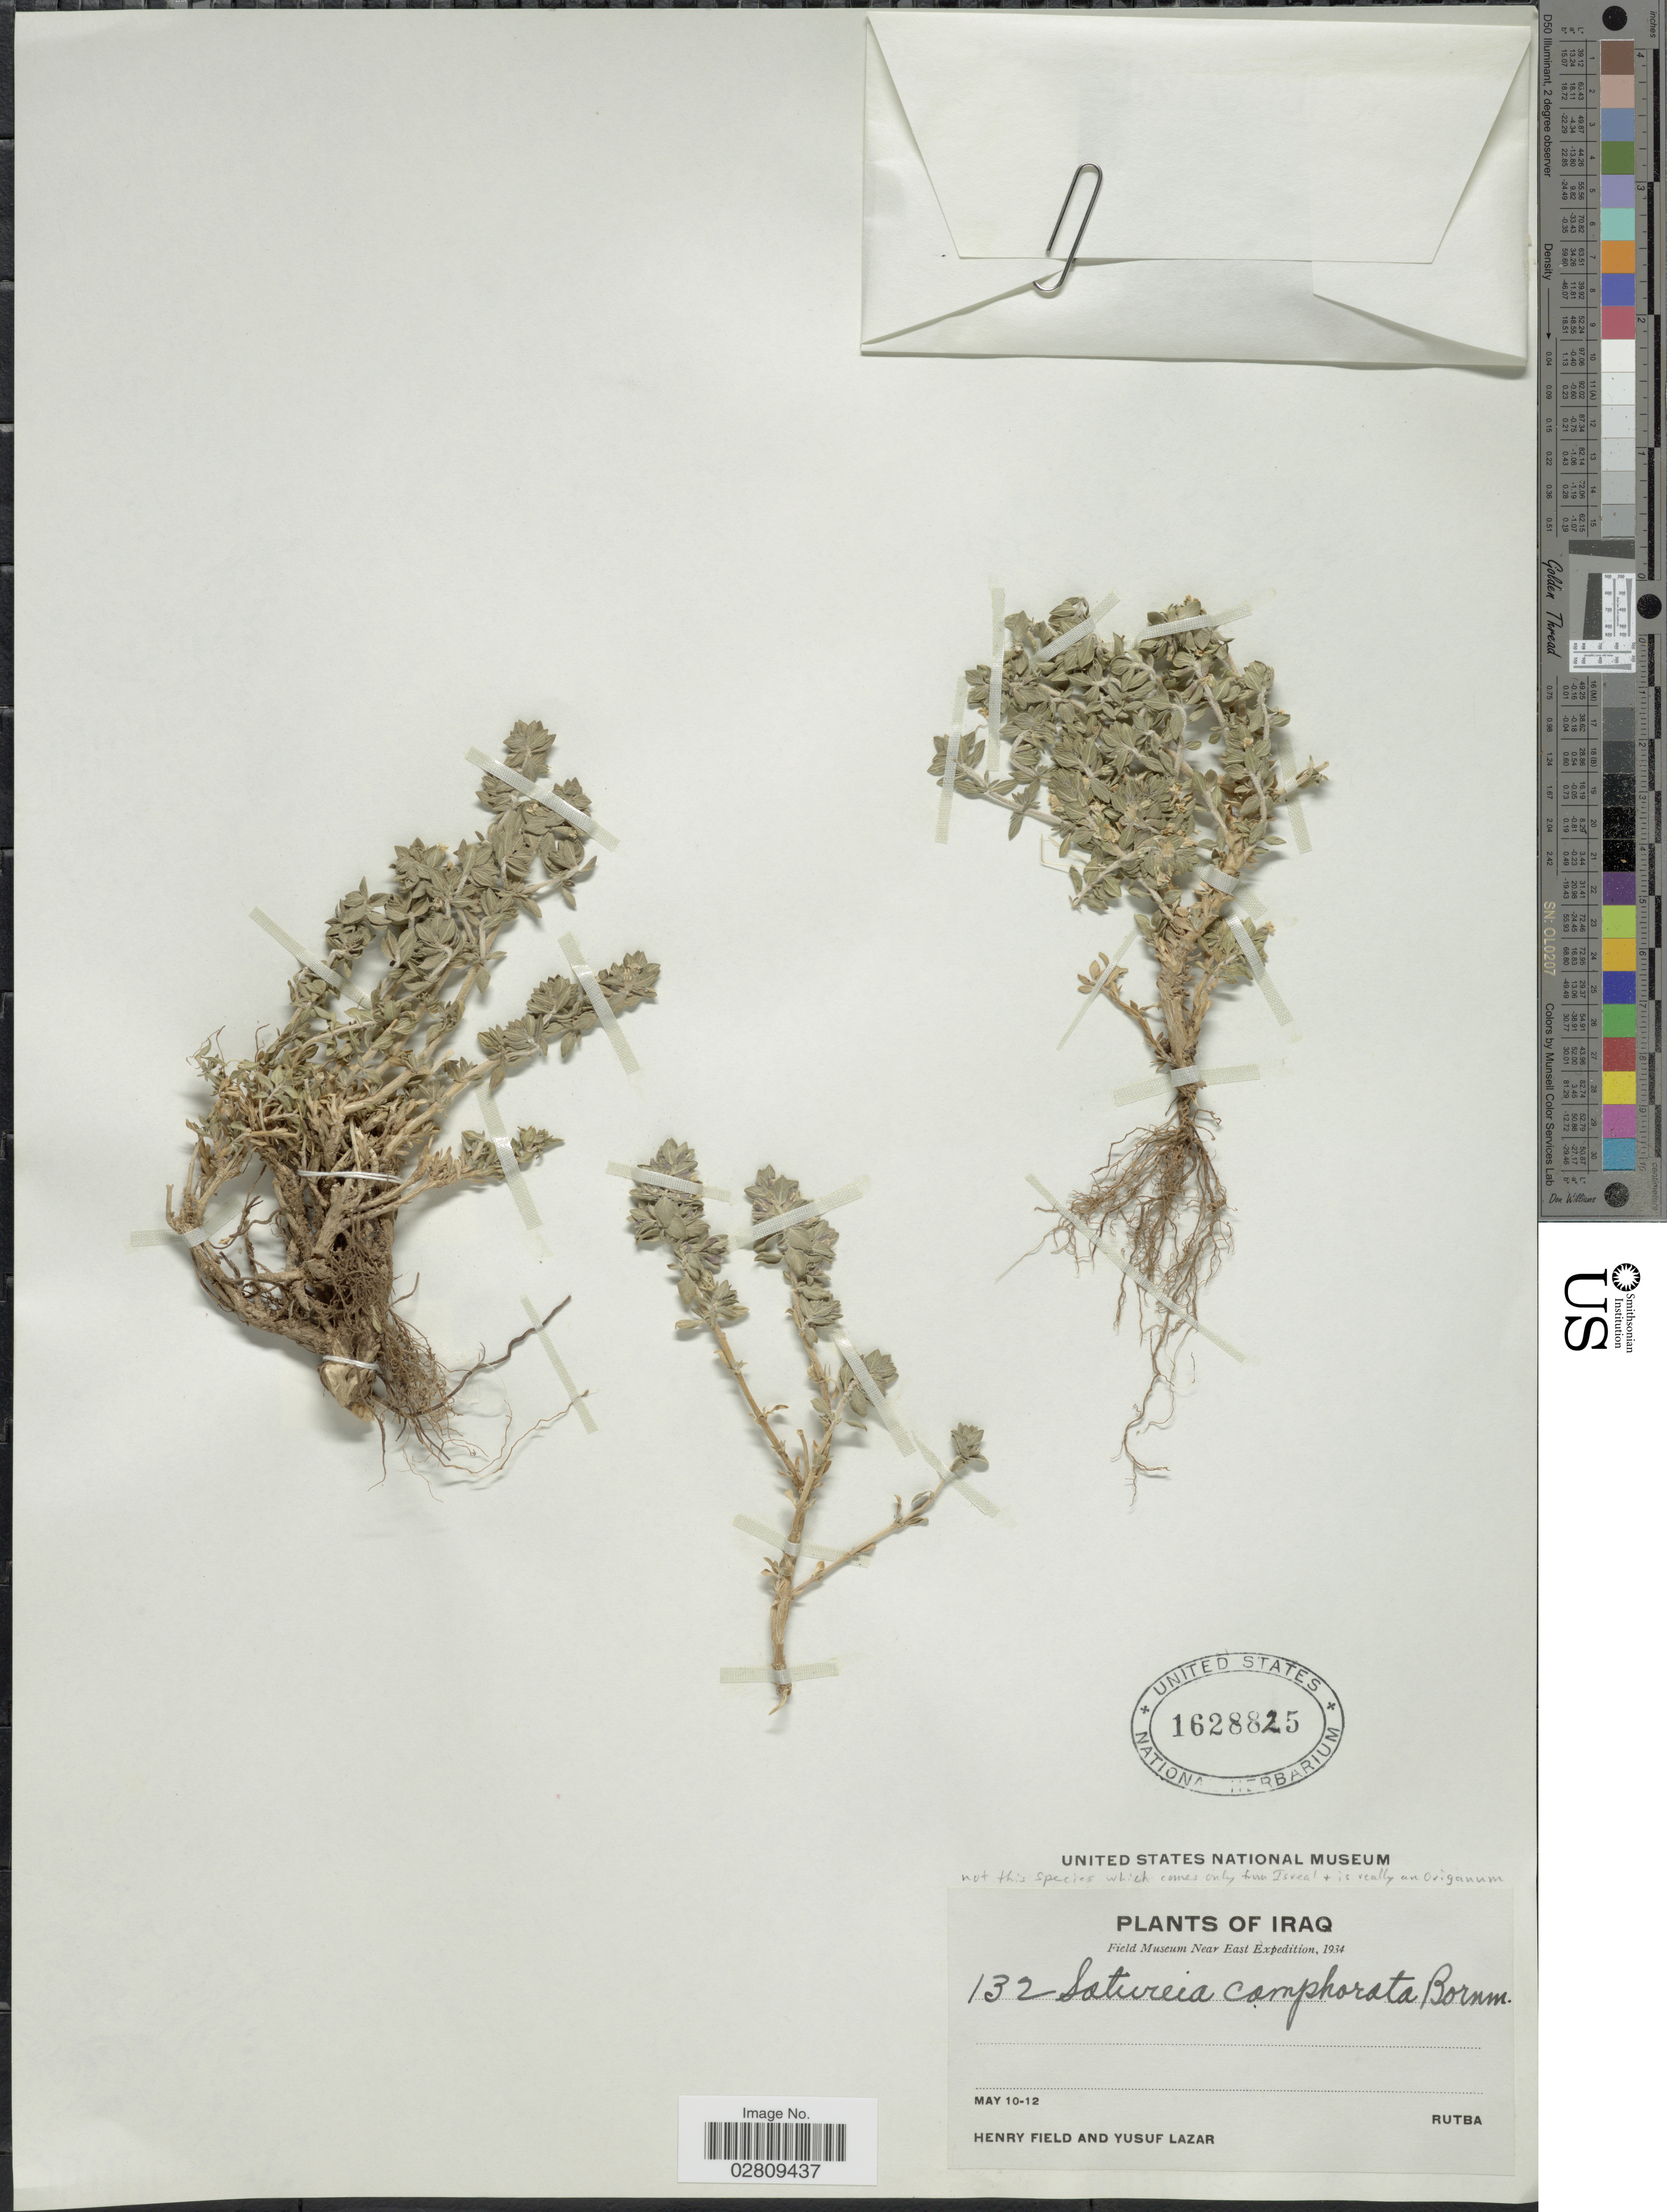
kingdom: Plantae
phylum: Tracheophyta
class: Magnoliopsida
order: Lamiales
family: Lamiaceae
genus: Satureja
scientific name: Satureja sp.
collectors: H. Field & Y. Lazar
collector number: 1332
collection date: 1934-05-10/1934-05-12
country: Iraq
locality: Rutba.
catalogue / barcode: US 1628825